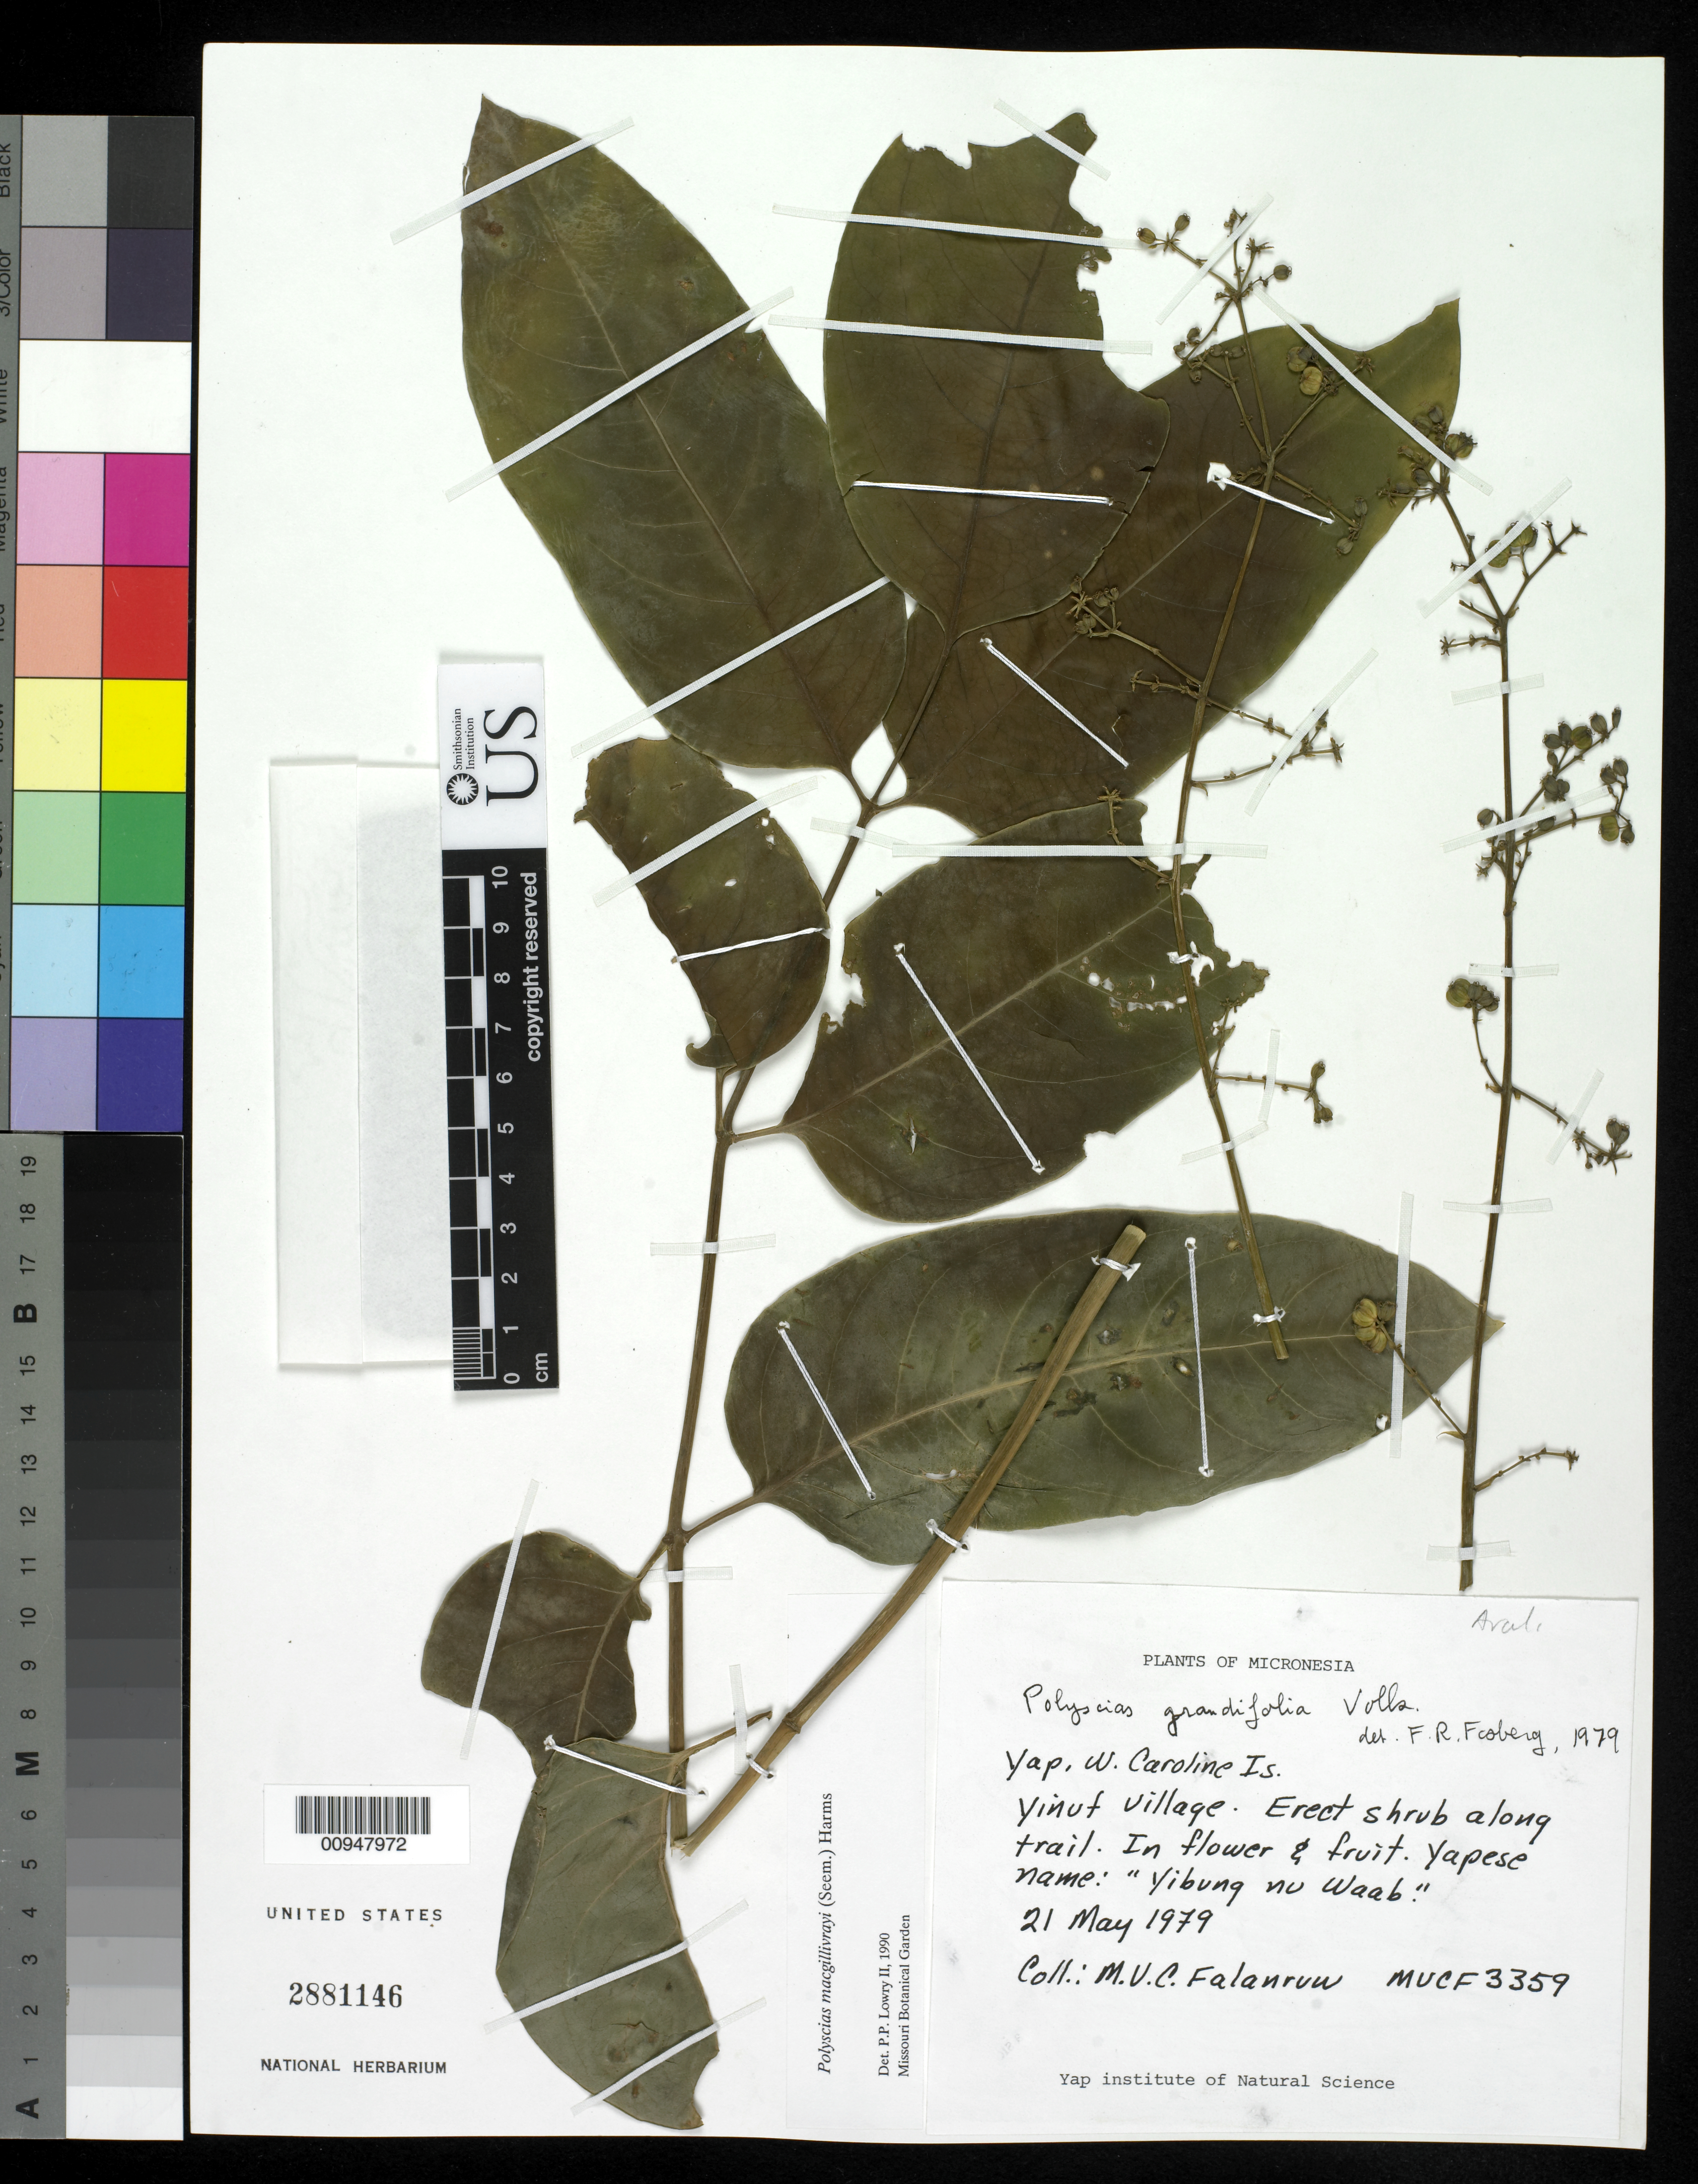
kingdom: Plantae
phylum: Tracheophyta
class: Magnoliopsida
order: Apiales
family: Araliaceae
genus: Polyscias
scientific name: Polyscias macgillivrayi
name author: Harms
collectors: M. V. Falanruw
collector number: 3359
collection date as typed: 21 May 1979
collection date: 1979-05-21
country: Micronesia, Federated States of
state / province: Yap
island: Yap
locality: Yinuf Village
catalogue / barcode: US 2881146